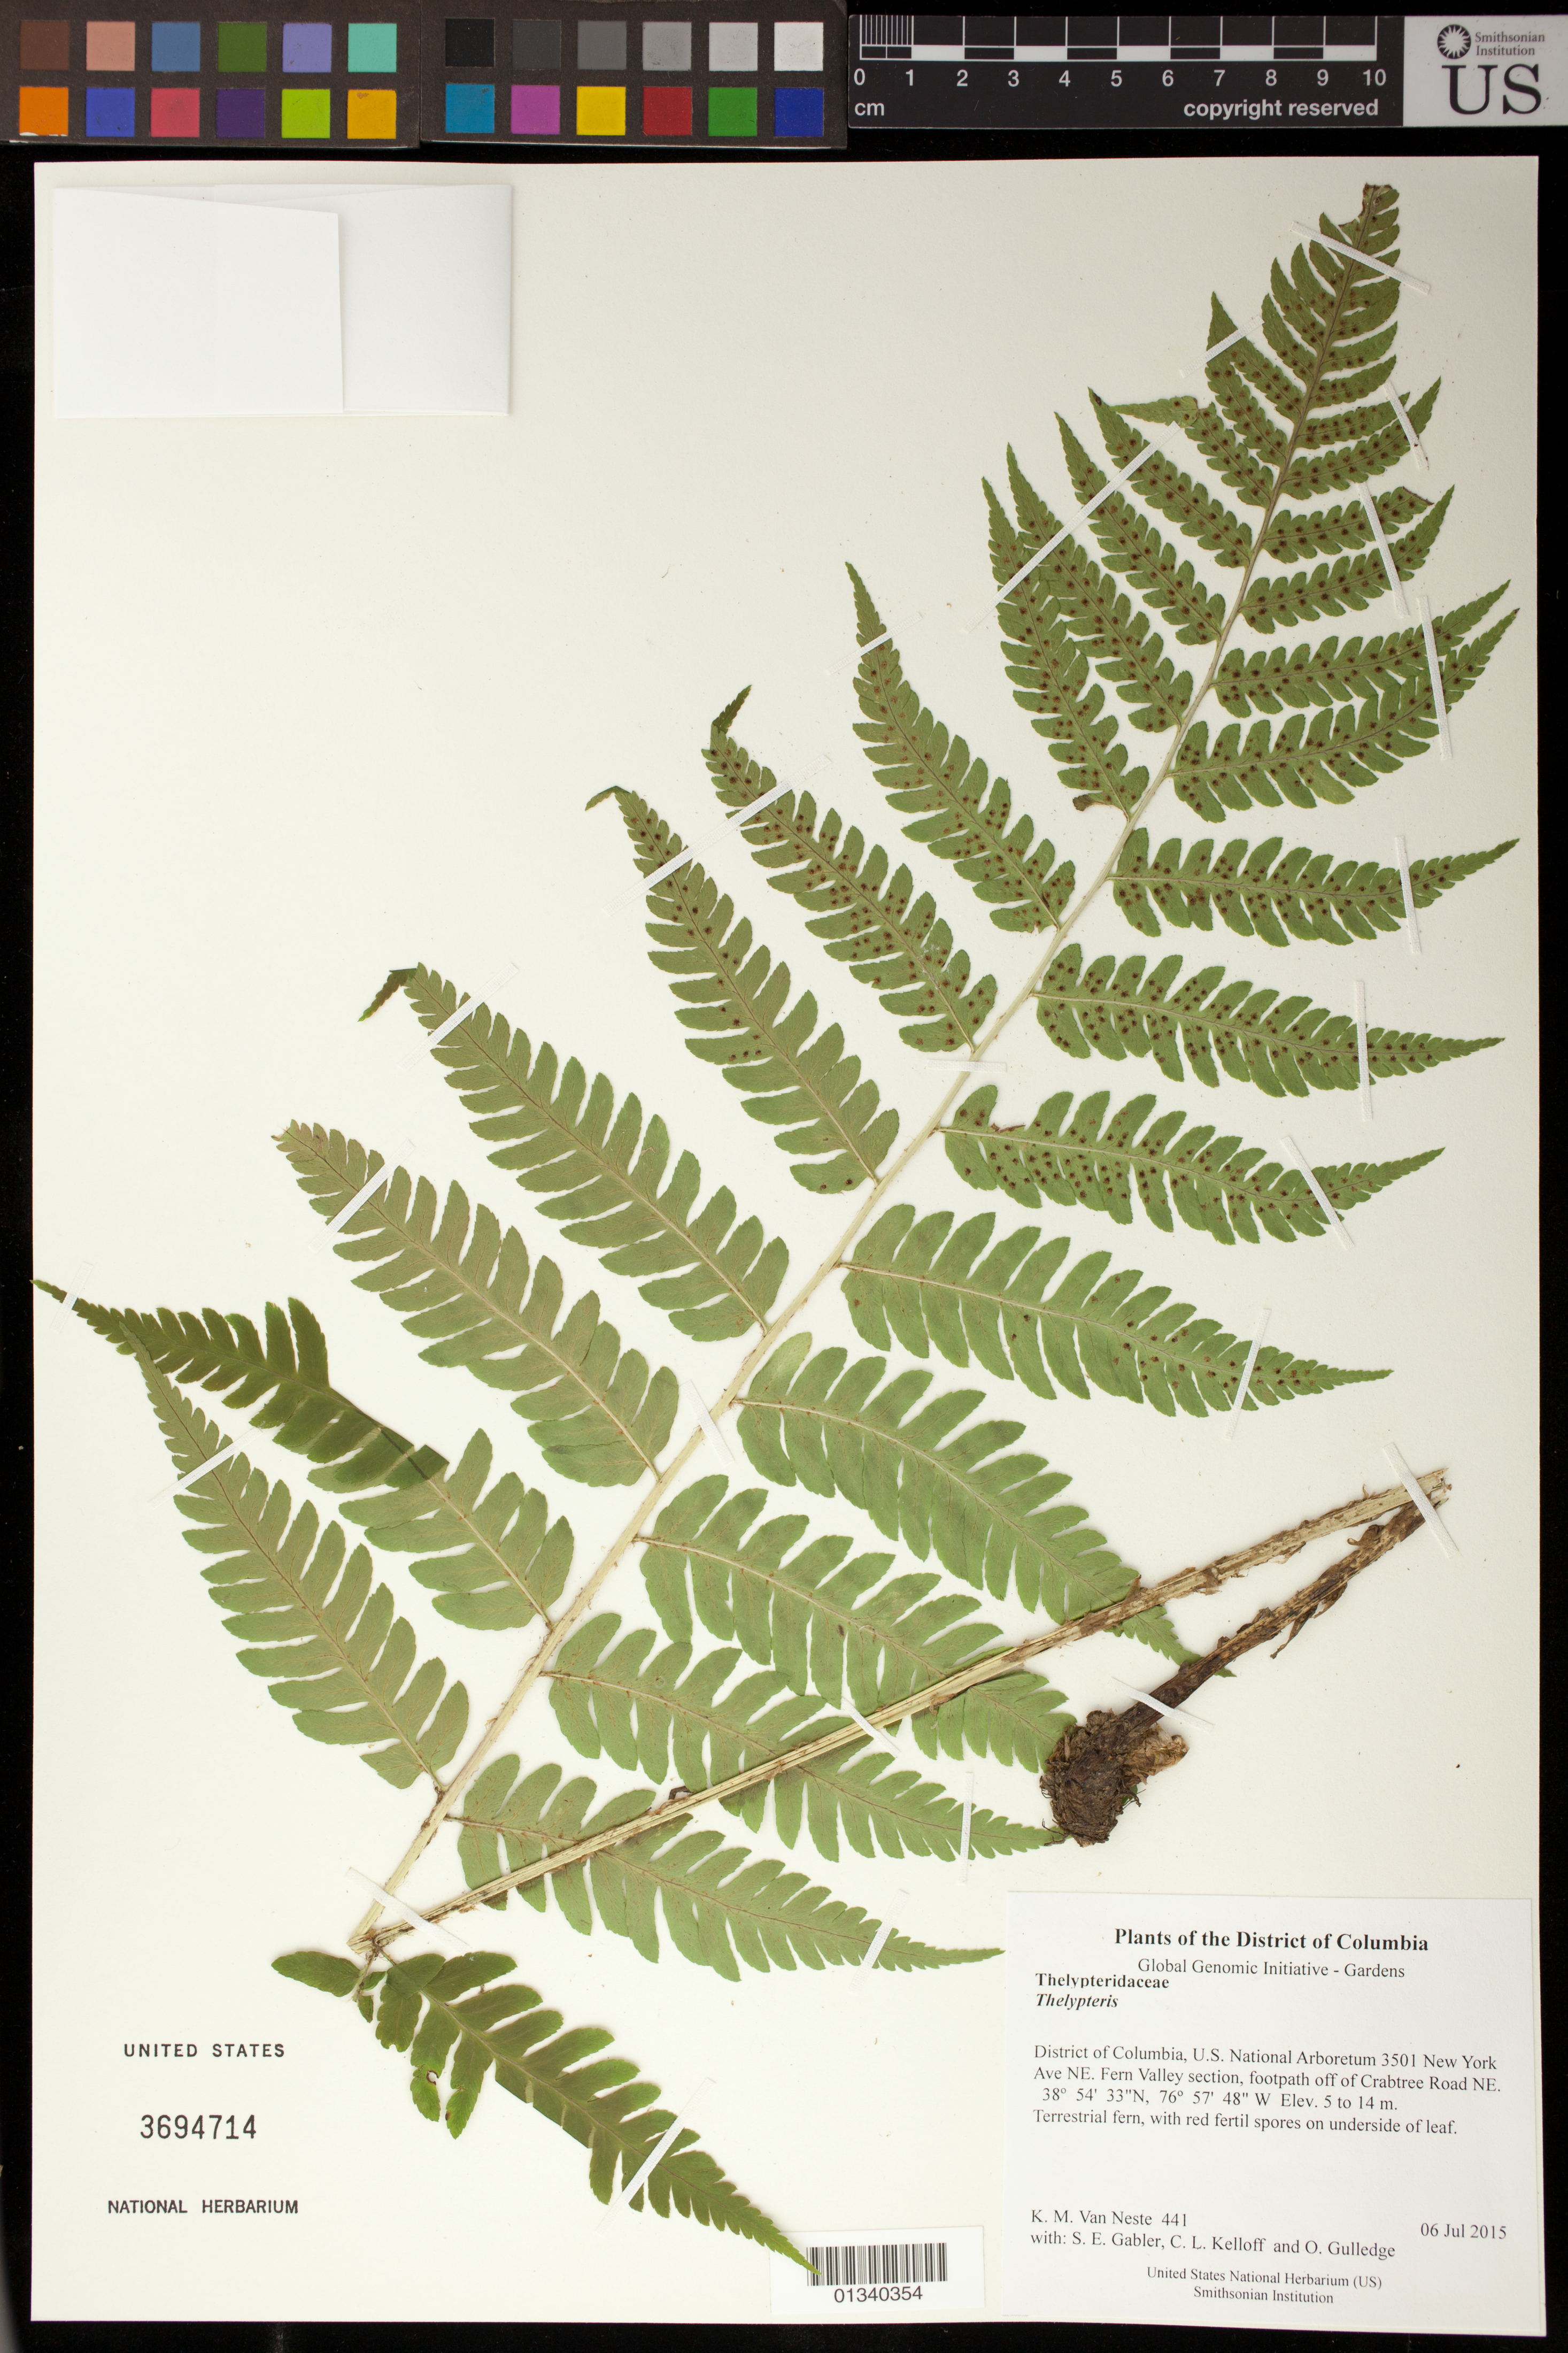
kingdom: Plantae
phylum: Tracheophyta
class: Polypodiopsida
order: Polypodiales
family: Dryopteridaceae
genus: Dryopteris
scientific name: Dryopteris celsa (W. Palmer) Knowlt., W. Palmer & C.L. Pollard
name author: (W. Palmer) Knowlt. et al.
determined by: McKee, G. S., (US), NMNH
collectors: K. M. Van Neste, S. E. Gabler, C. L. Kelloff & O. Gulledge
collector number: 441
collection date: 2015-07-06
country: United States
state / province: District of Columbia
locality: U.S. National Arboretum 3501 New York Ave NE. Fern Valley section, footpath off of Crabtree Road NE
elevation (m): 5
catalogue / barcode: US 3694714